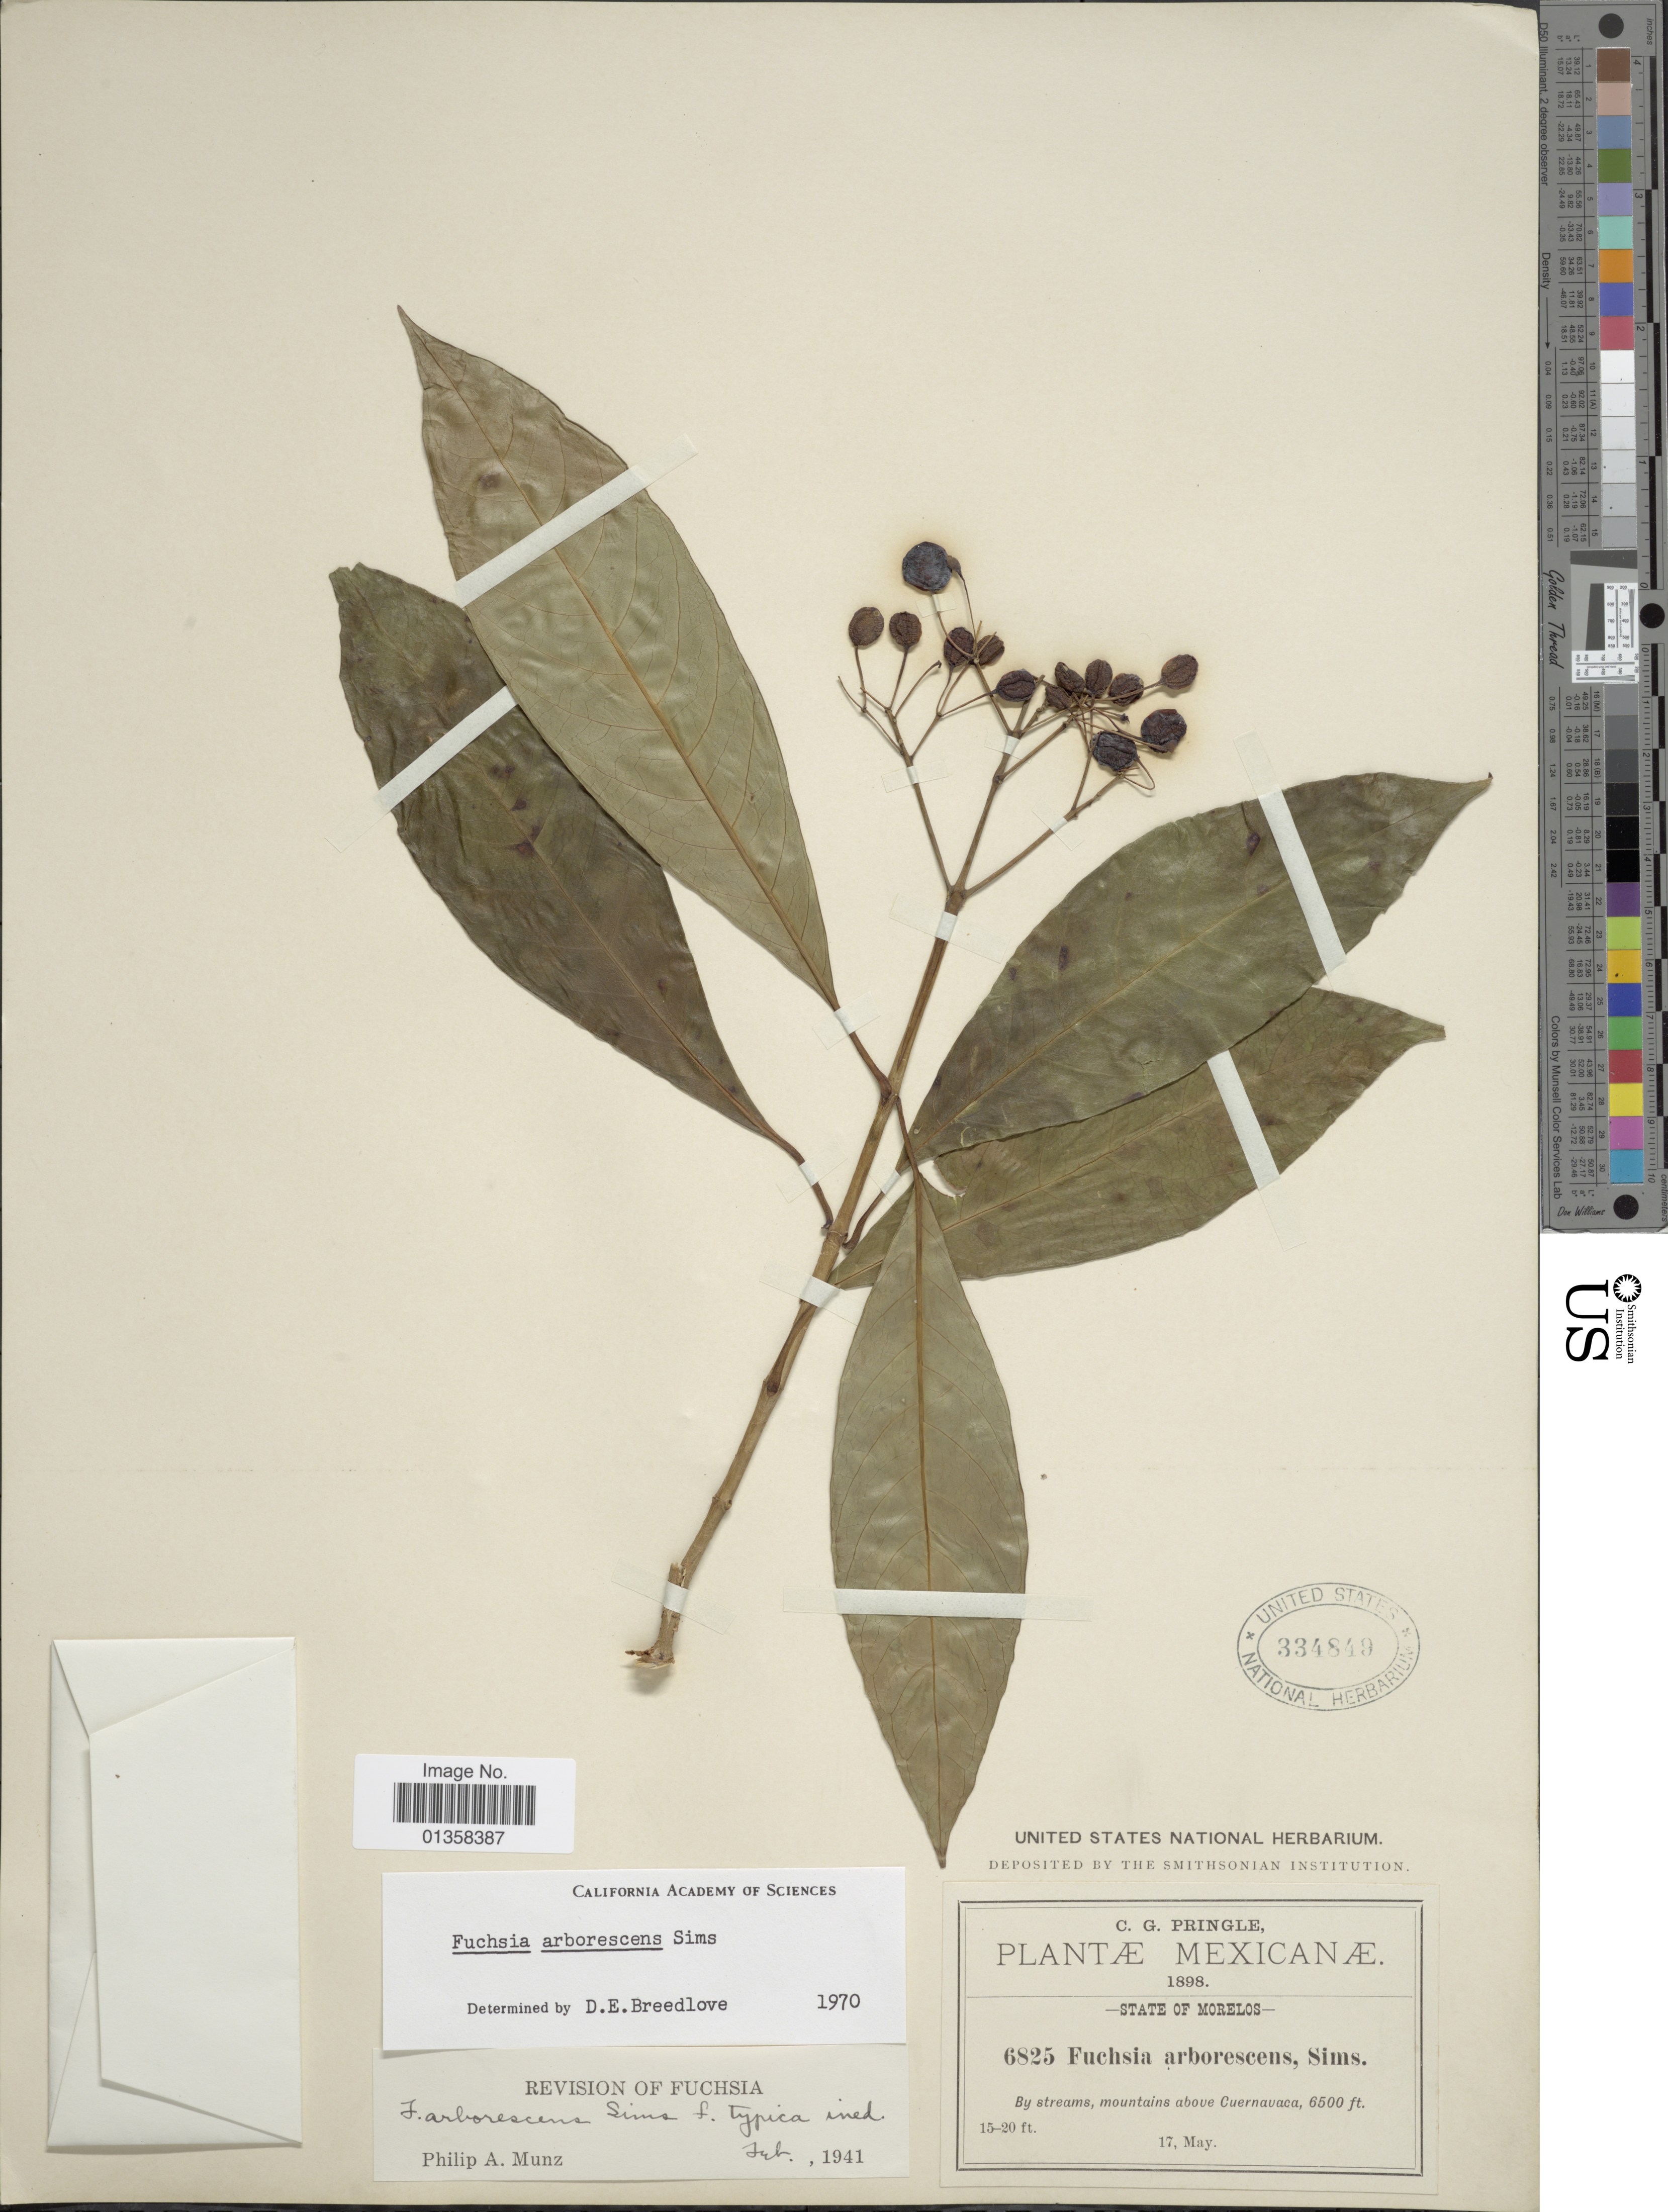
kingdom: Plantae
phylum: Tracheophyta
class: Magnoliopsida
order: Myrtales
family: Onagraceae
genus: Fuchsia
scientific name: Fuchsia arborescens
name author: Sims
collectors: C. G. Pringle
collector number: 6825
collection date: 1898-05-17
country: Mexico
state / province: Morelos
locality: By streams, mountains above Cuernavaca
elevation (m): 1981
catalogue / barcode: US 334849